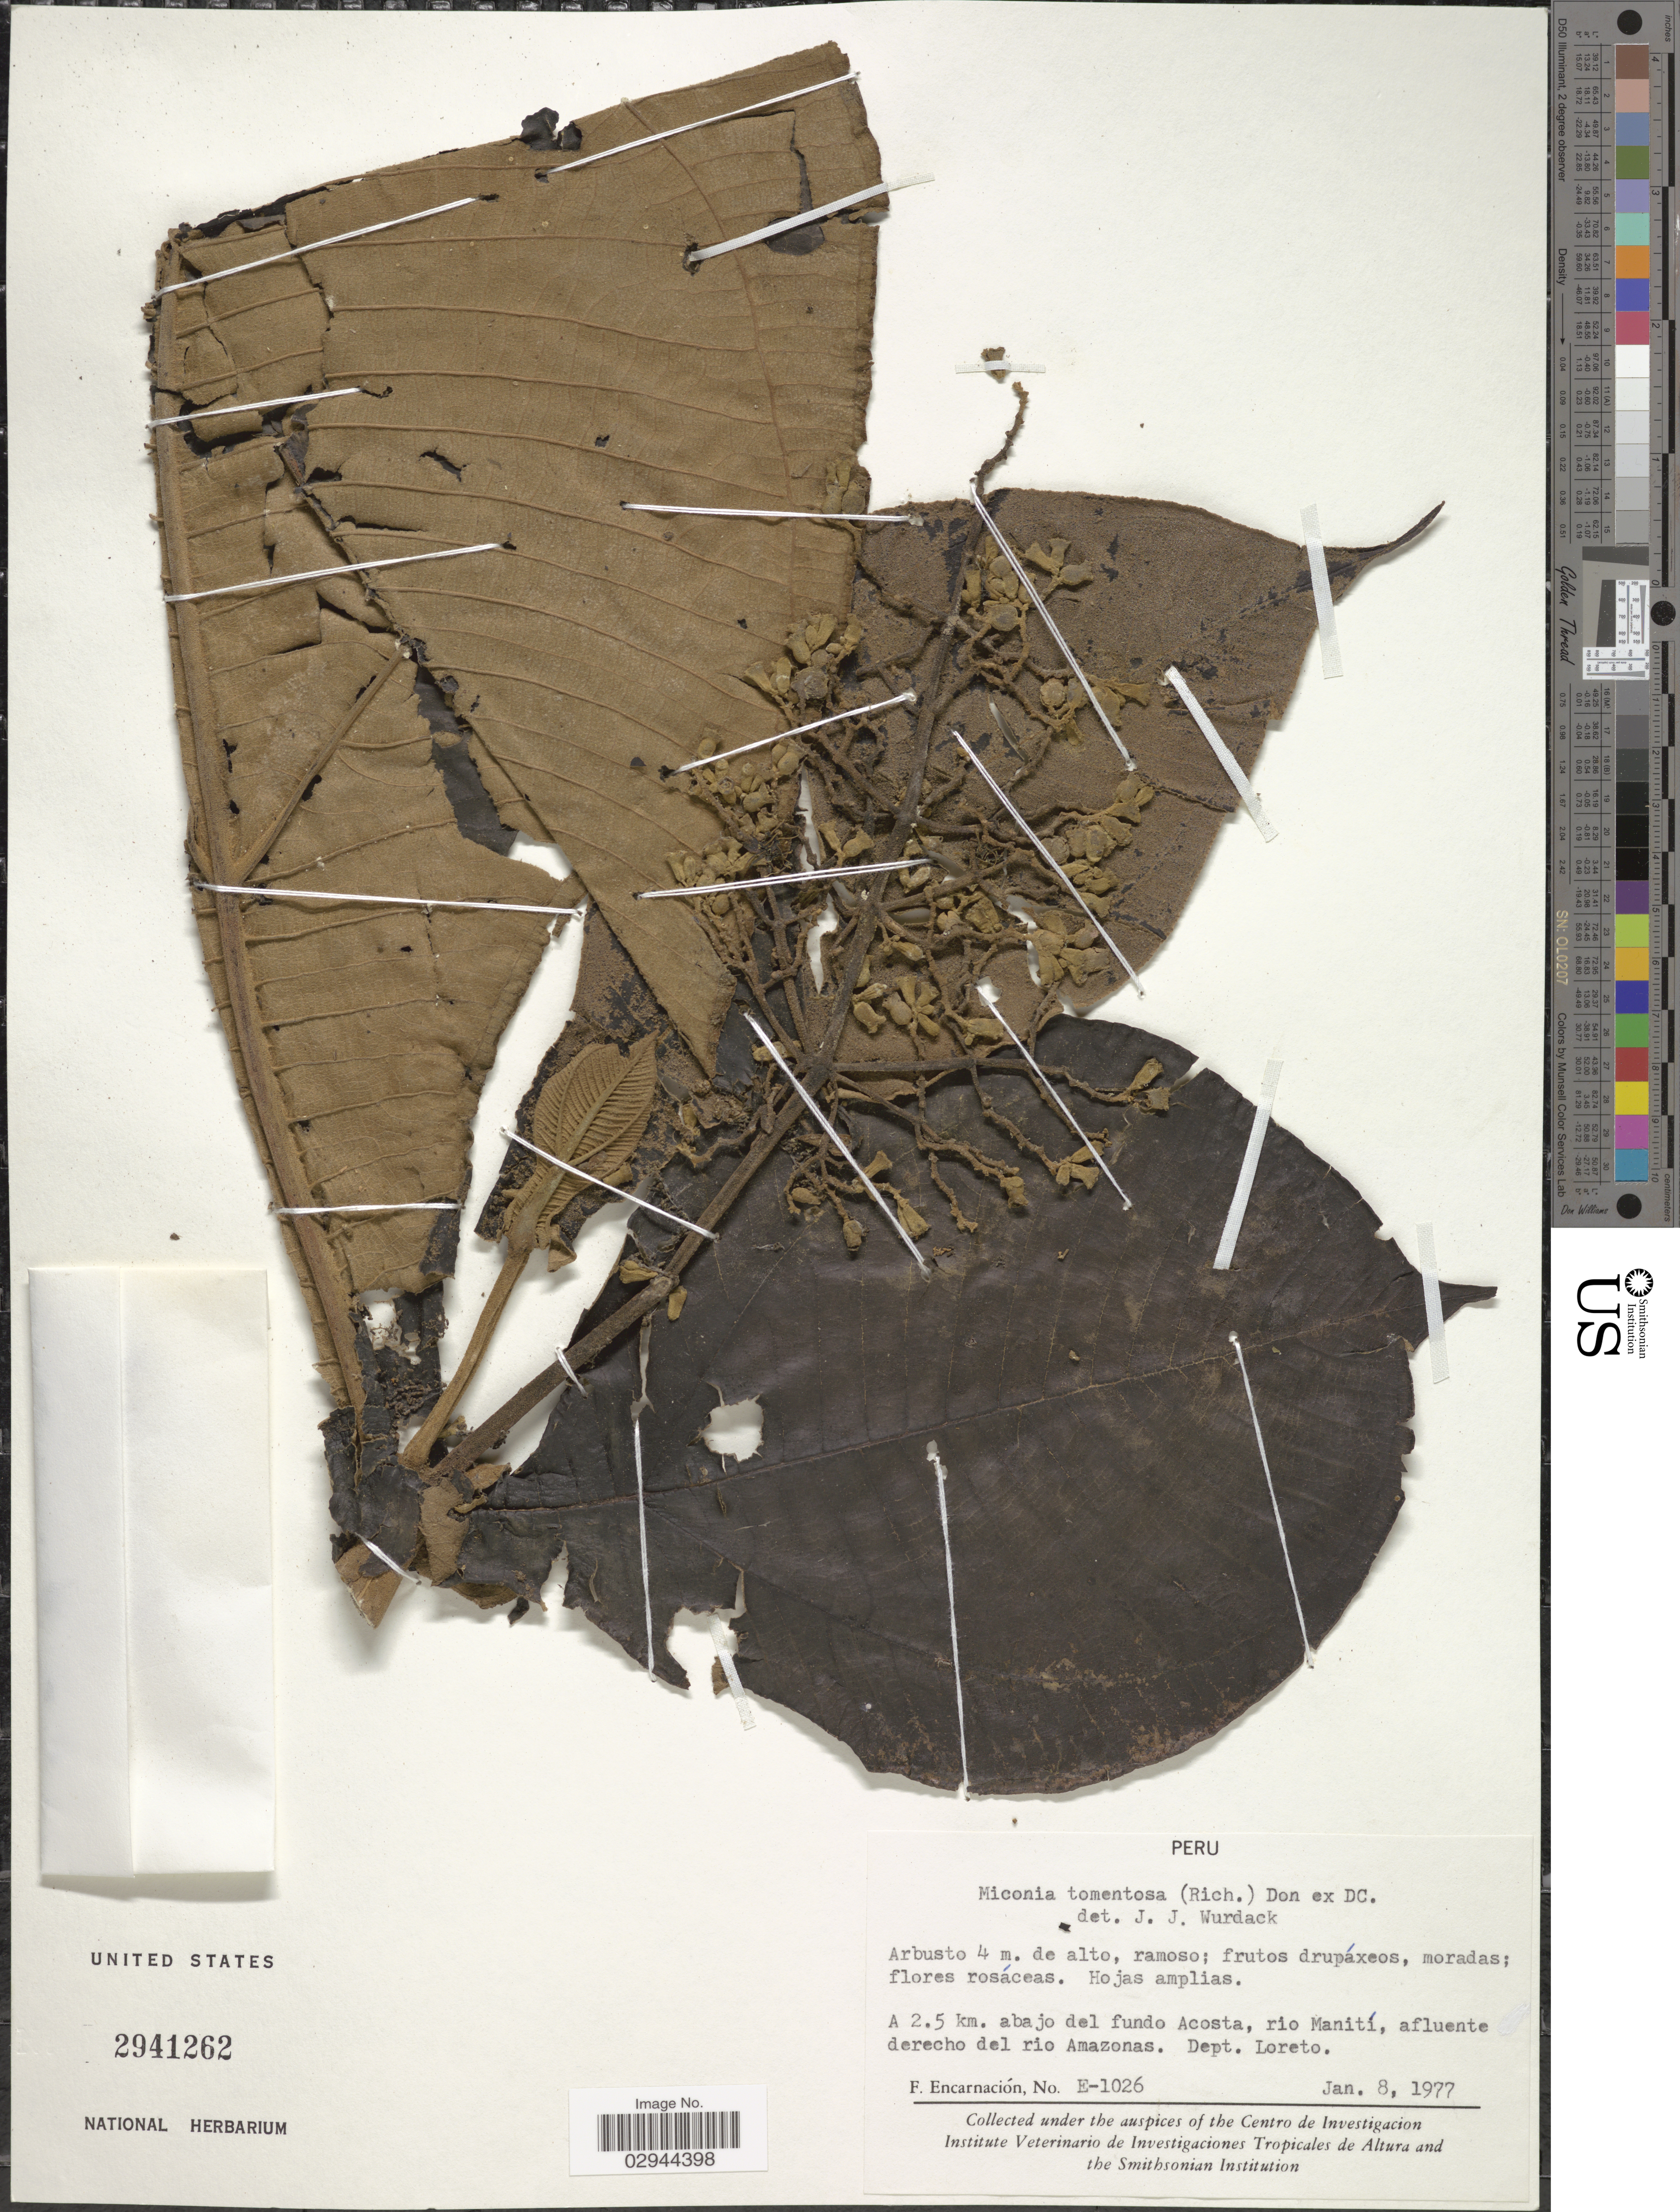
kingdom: Plantae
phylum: Tracheophyta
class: Magnoliopsida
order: Myrtales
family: Melastomataceae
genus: Miconia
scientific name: Miconia tomentosa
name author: (Rich.) D. Don ex DC.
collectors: F. Encarnación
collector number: E-1026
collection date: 1977-01-08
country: Peru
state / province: Loreto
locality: A 2.5 km. abajo del fundo Acosta, rio Manití, afluente derecho del rio Amazonas. Dept. Loreto.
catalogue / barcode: US 2941262